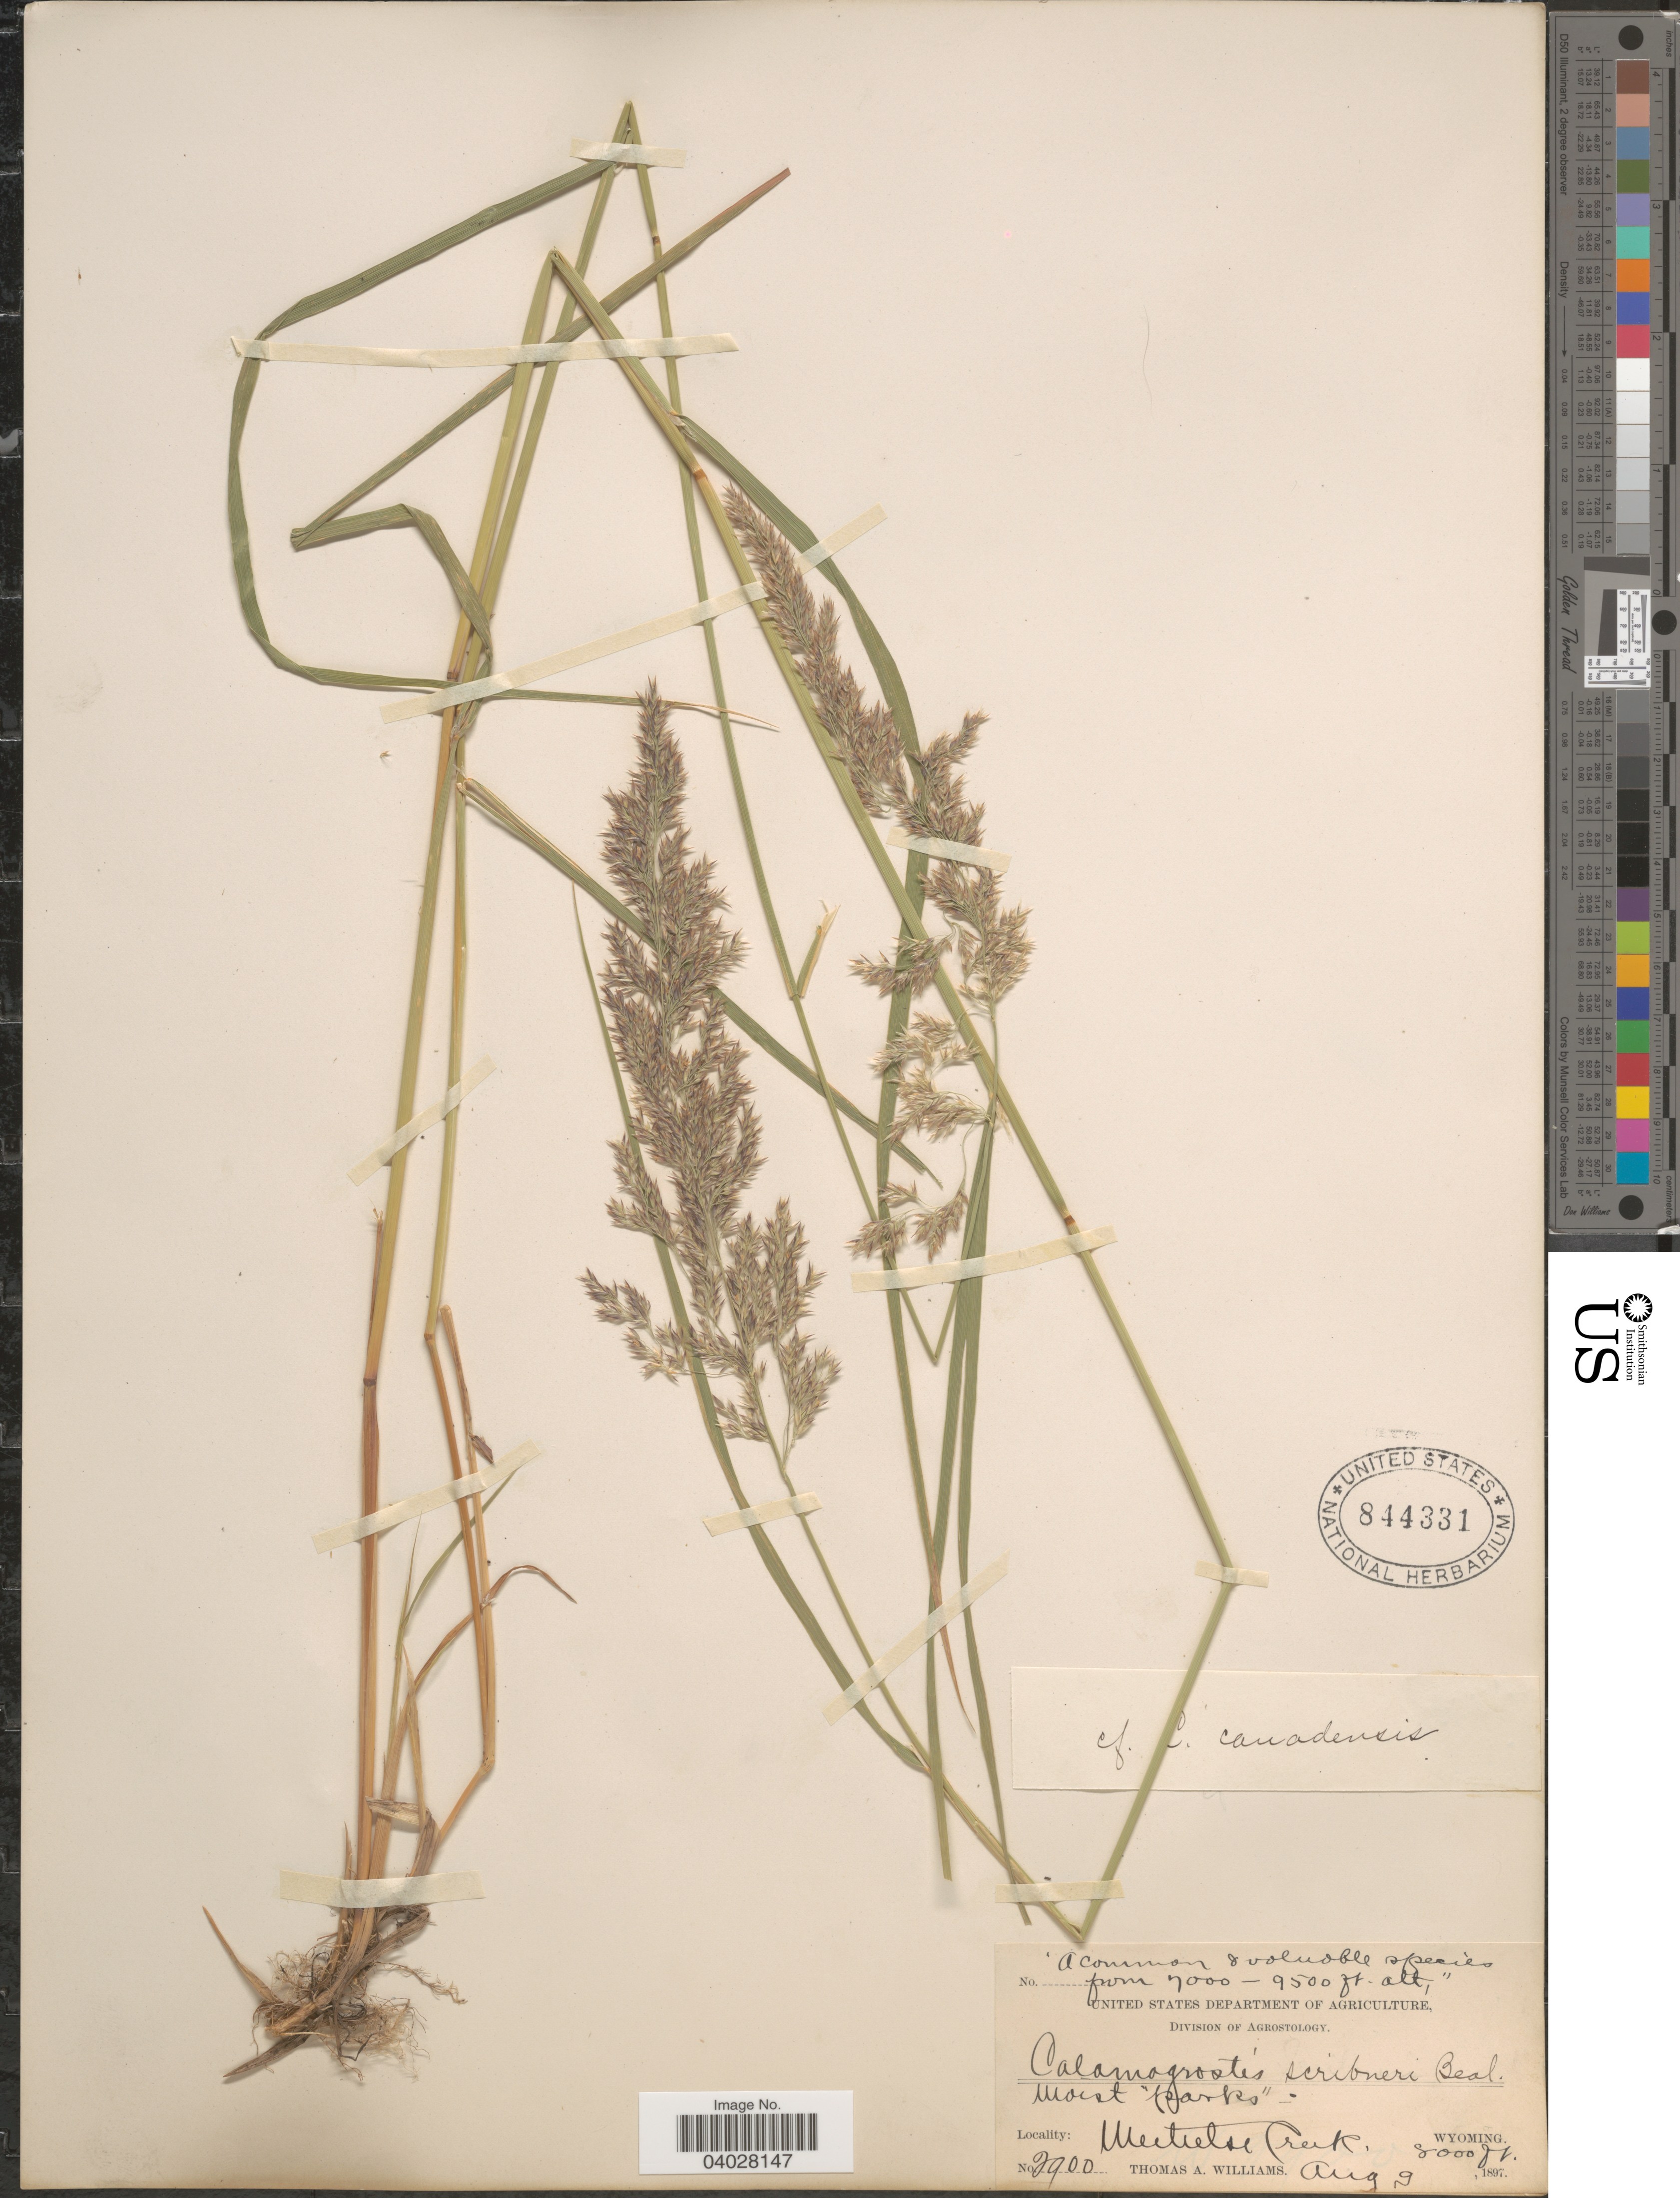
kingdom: Plantae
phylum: Tracheophyta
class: Liliopsida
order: Poales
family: Poaceae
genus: Calamagrostis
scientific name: Calamagrostis canadensis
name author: (Michx.) P. Beauv.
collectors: T. A. Williams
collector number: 2900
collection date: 1897-08-09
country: United States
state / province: Wyoming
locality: Meeteetse Creek.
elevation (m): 2438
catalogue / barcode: US 844331